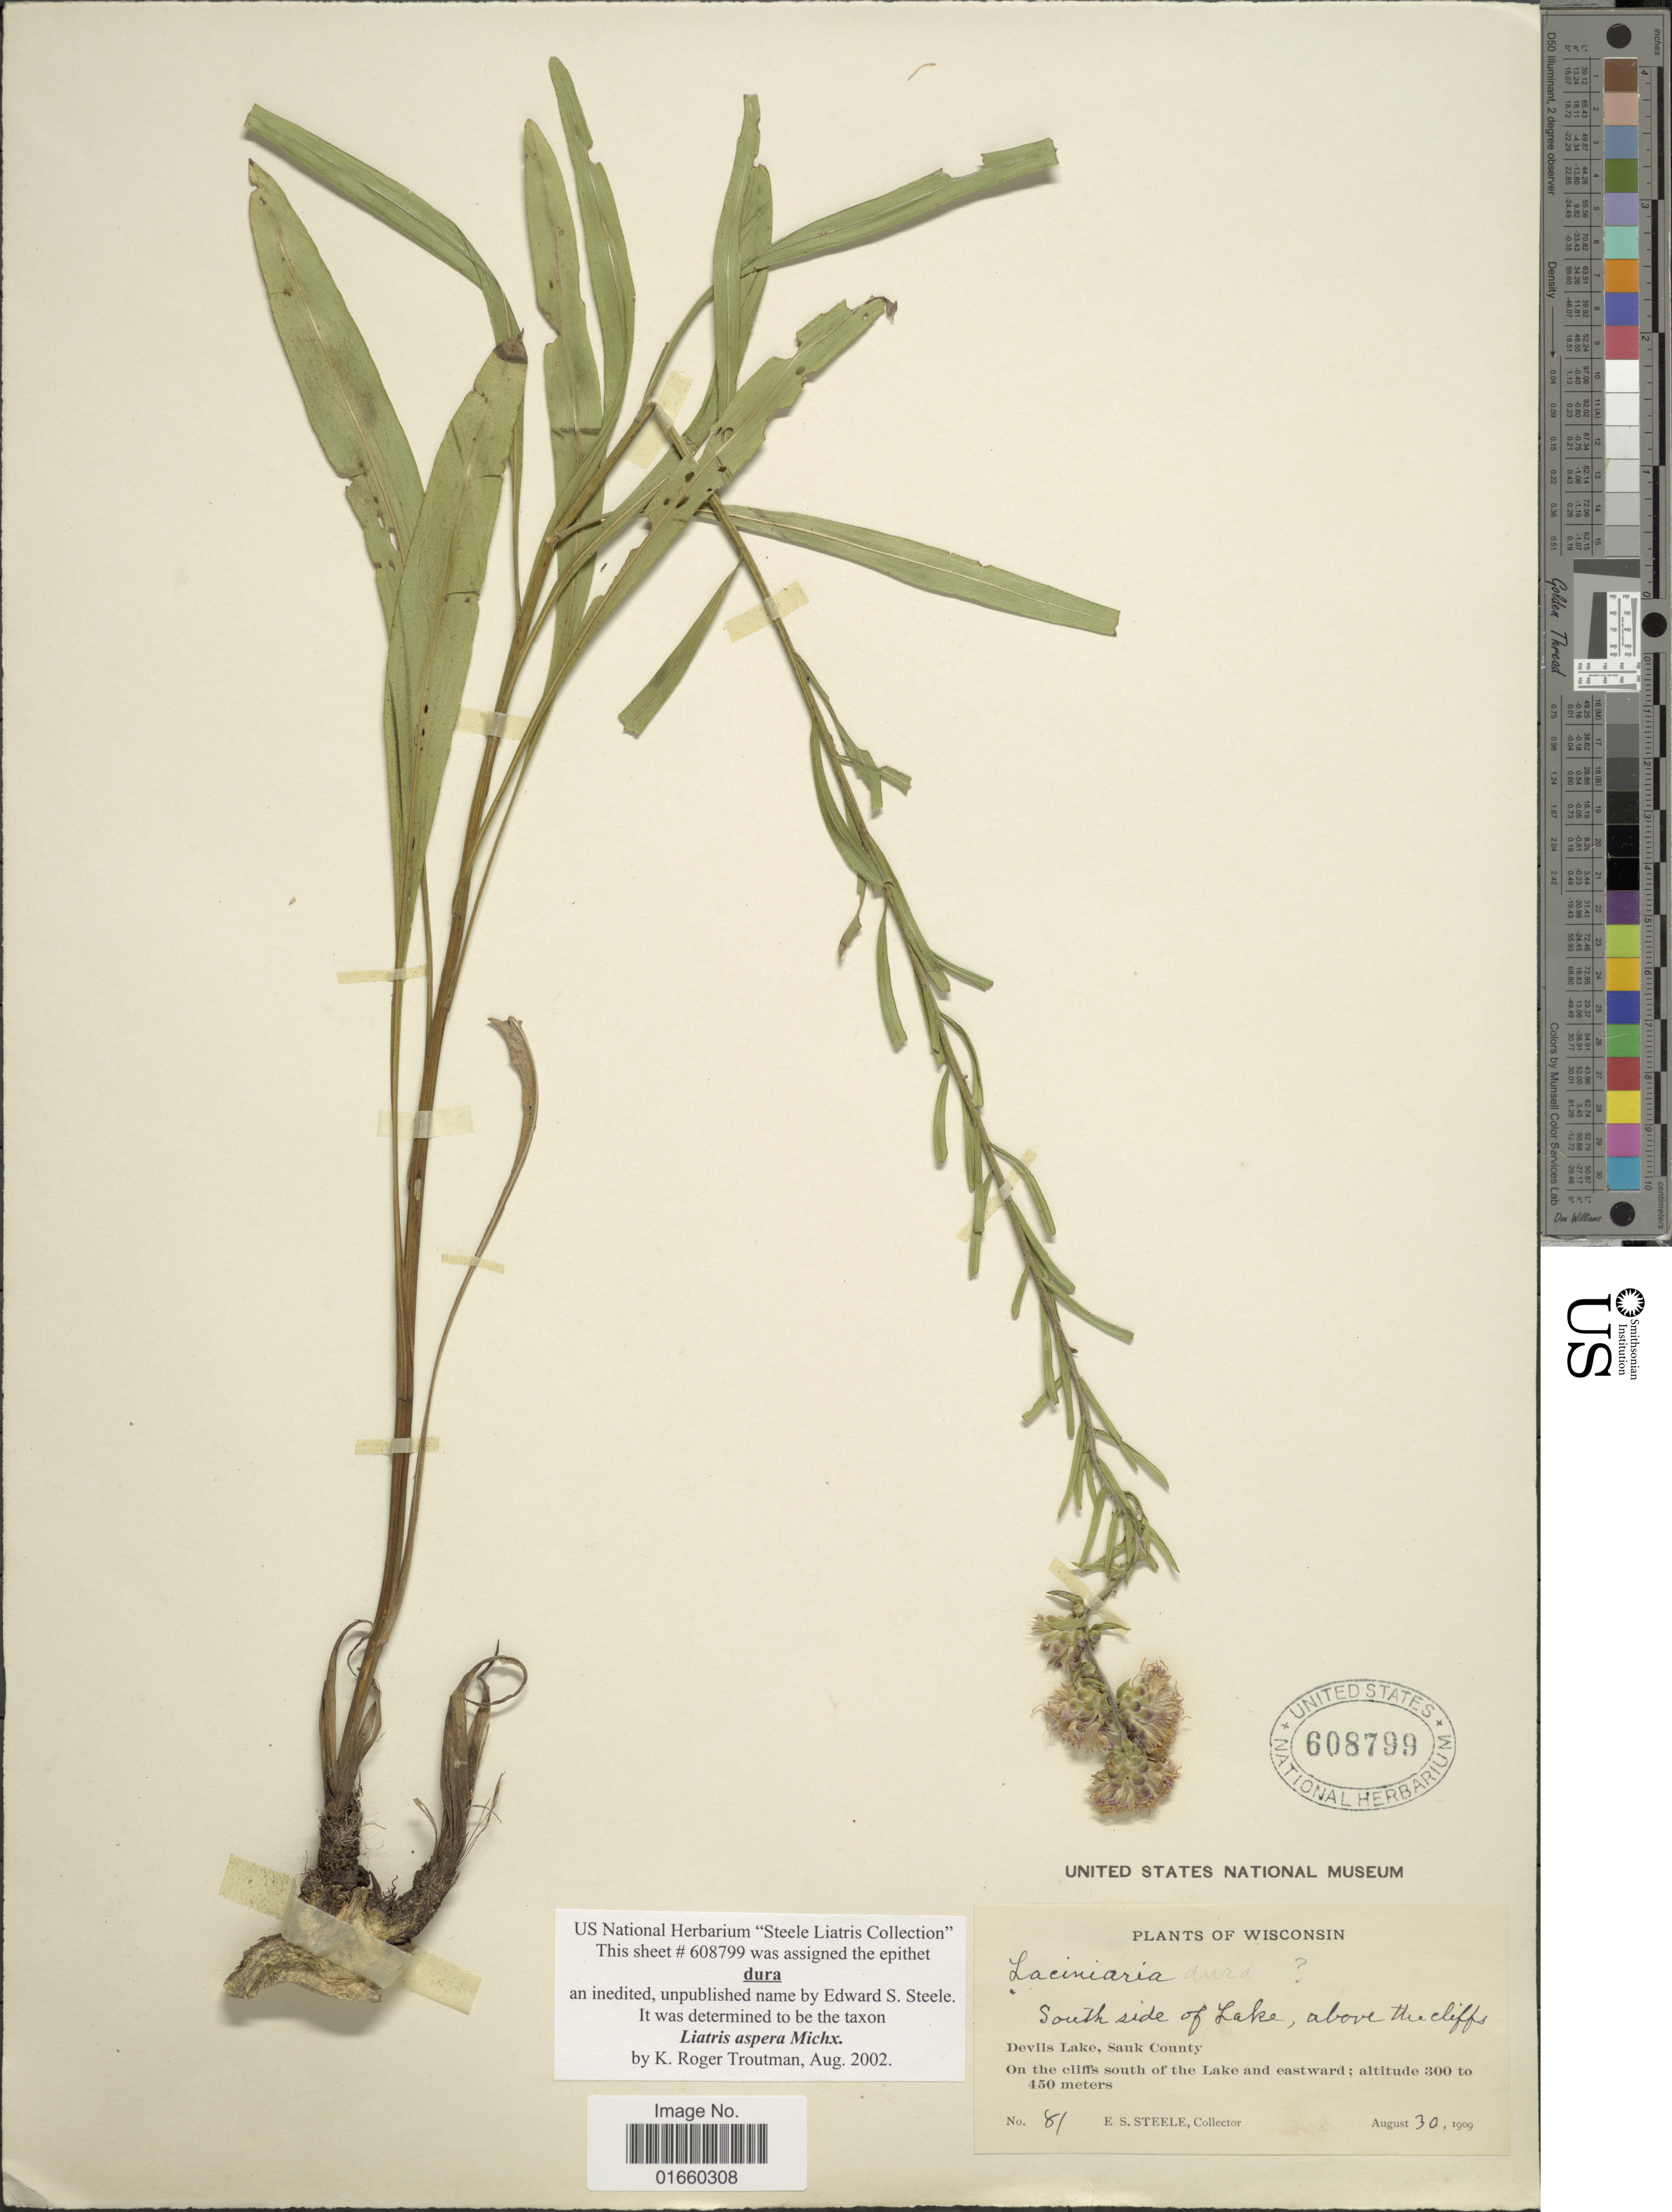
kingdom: Plantae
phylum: Tracheophyta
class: Magnoliopsida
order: Asterales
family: Asteraceae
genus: Liatris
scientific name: Liatris aspera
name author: Michx.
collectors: E. Steele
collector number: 81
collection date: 1909-08-30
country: United States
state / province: Wisconsin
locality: South side of Lake, above the cliffs, Devils Lake, Sank County, On the cliffs south of the Lake and eastward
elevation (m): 300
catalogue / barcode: US 608799